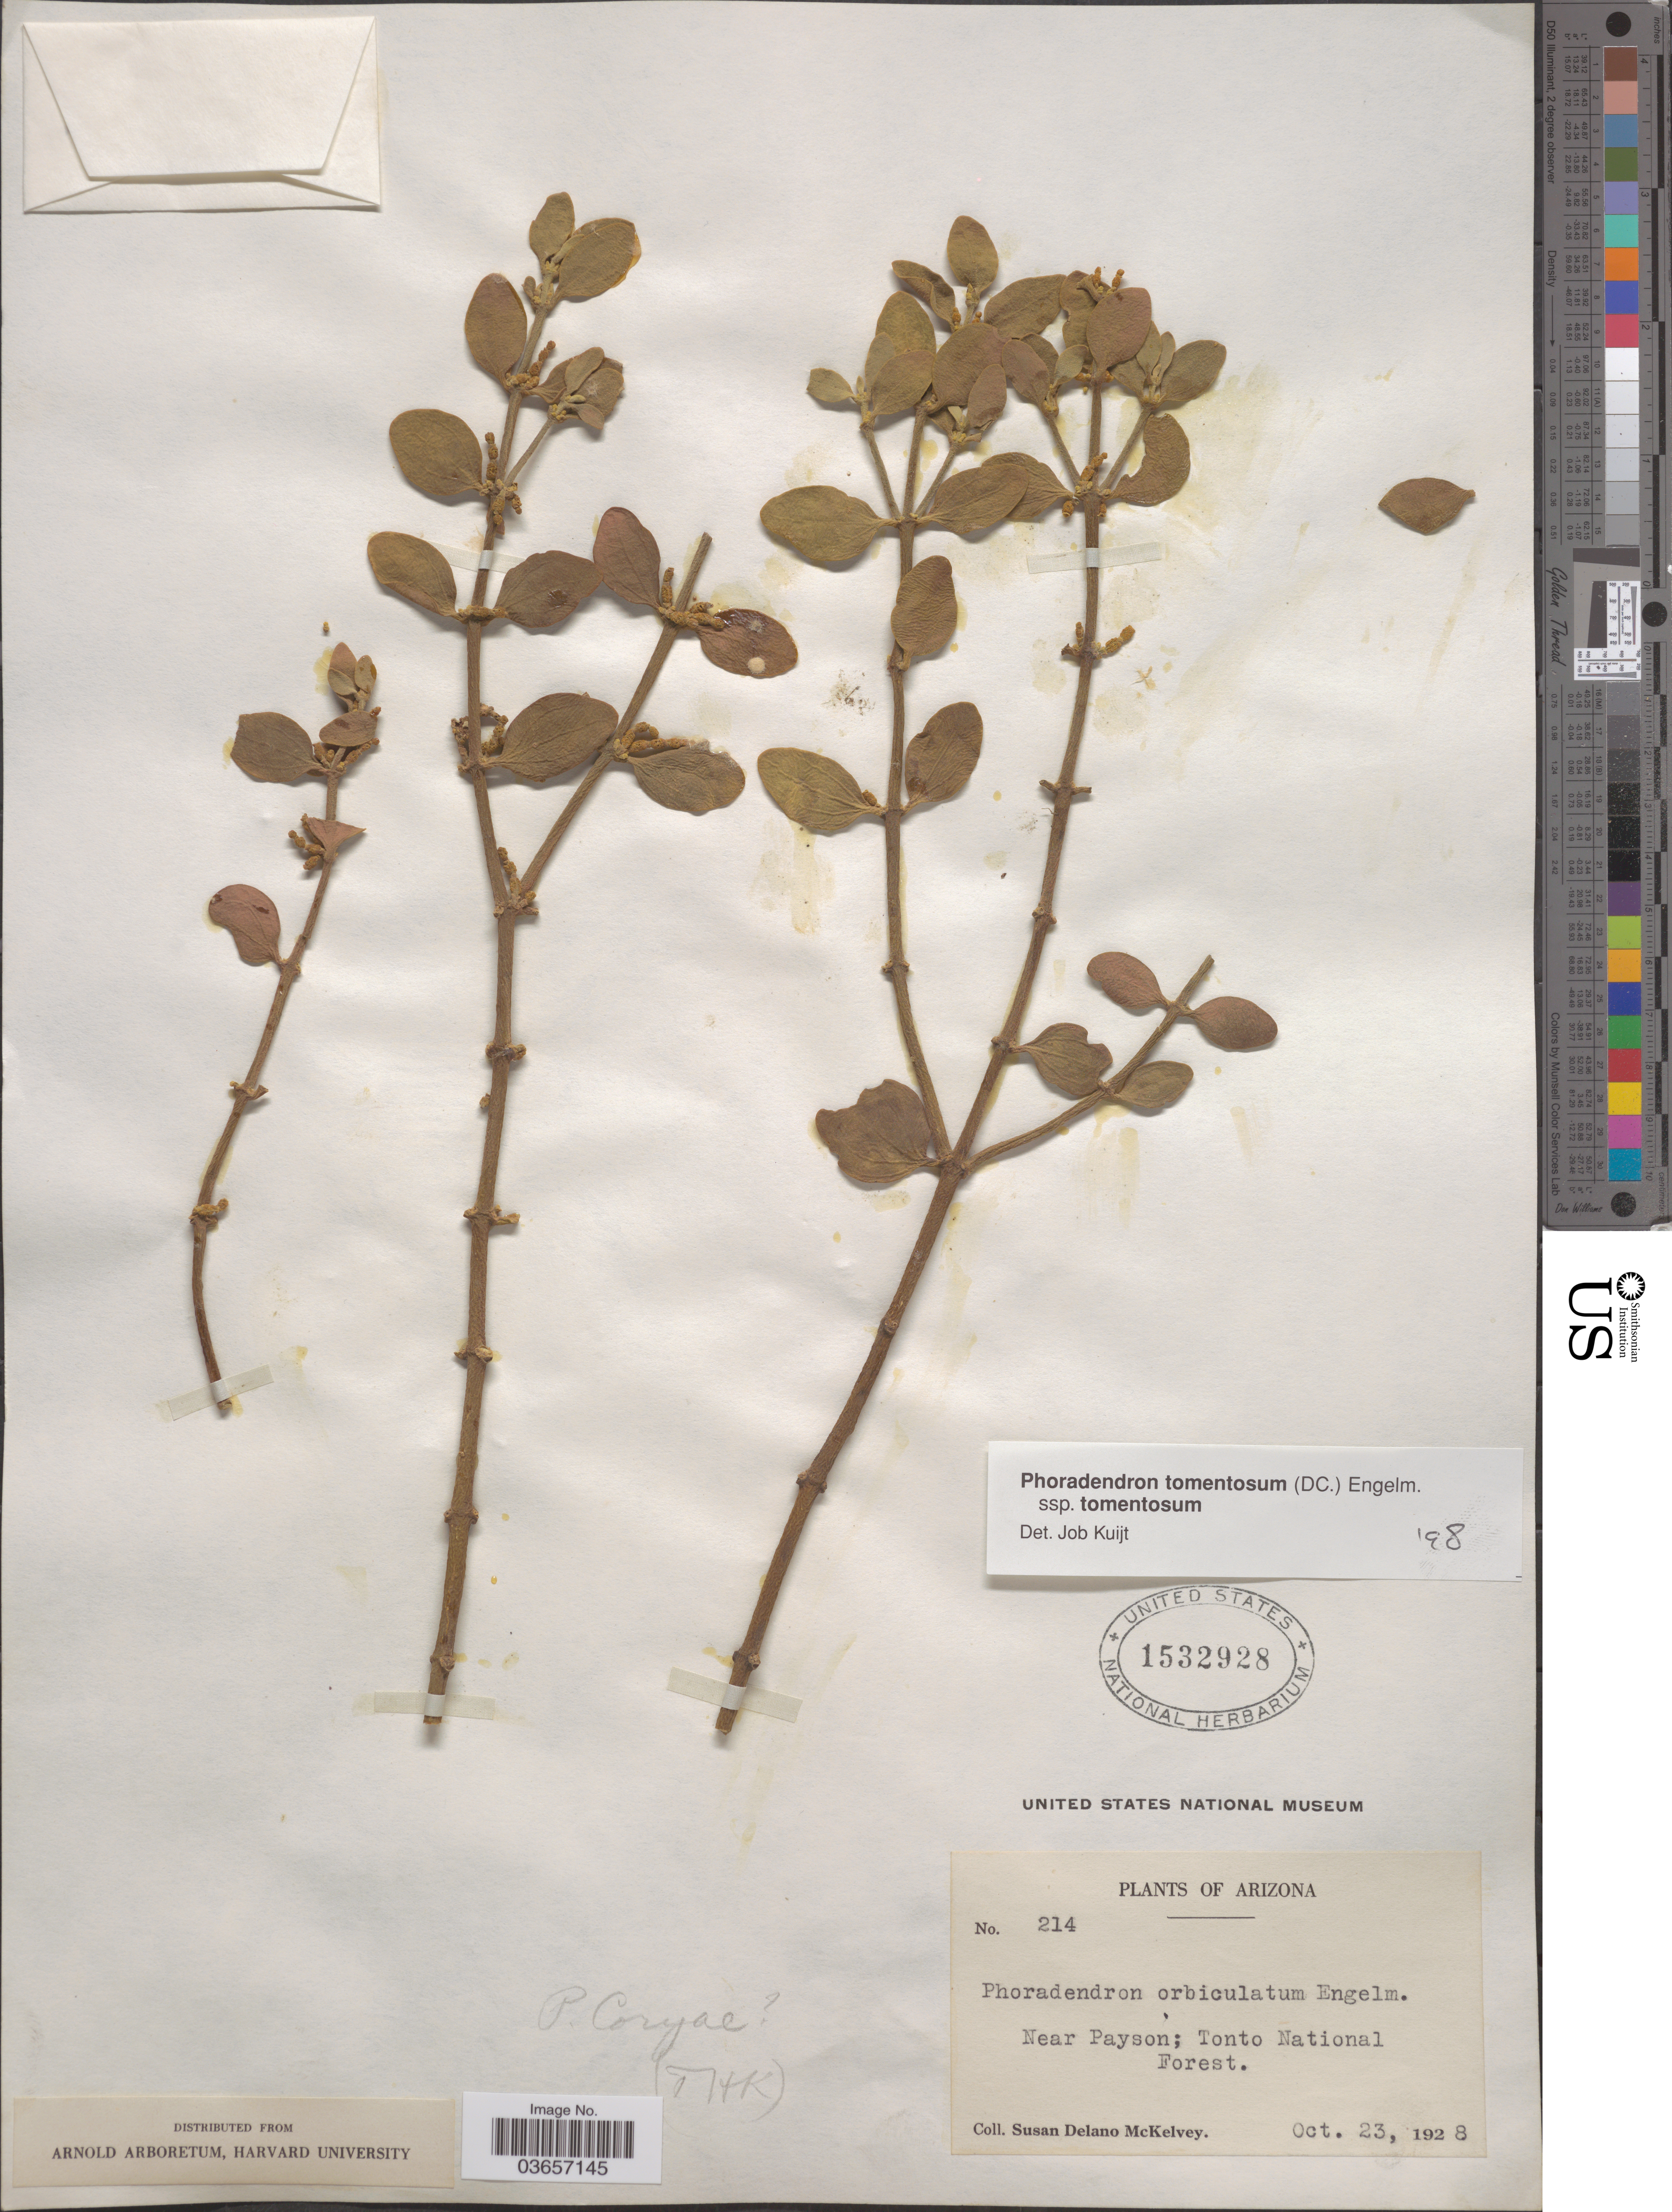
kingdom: Plantae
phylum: Tracheophyta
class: Magnoliopsida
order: Santalales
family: Viscaceae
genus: Phoradendron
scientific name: Phoradendron tomentosum subsp. tomentosum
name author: DC.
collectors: S. A. McKelvey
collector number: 214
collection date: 1928-10-23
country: United States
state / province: Arizona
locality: Near Payson; Tonto National Forest.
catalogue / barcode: US 1532928